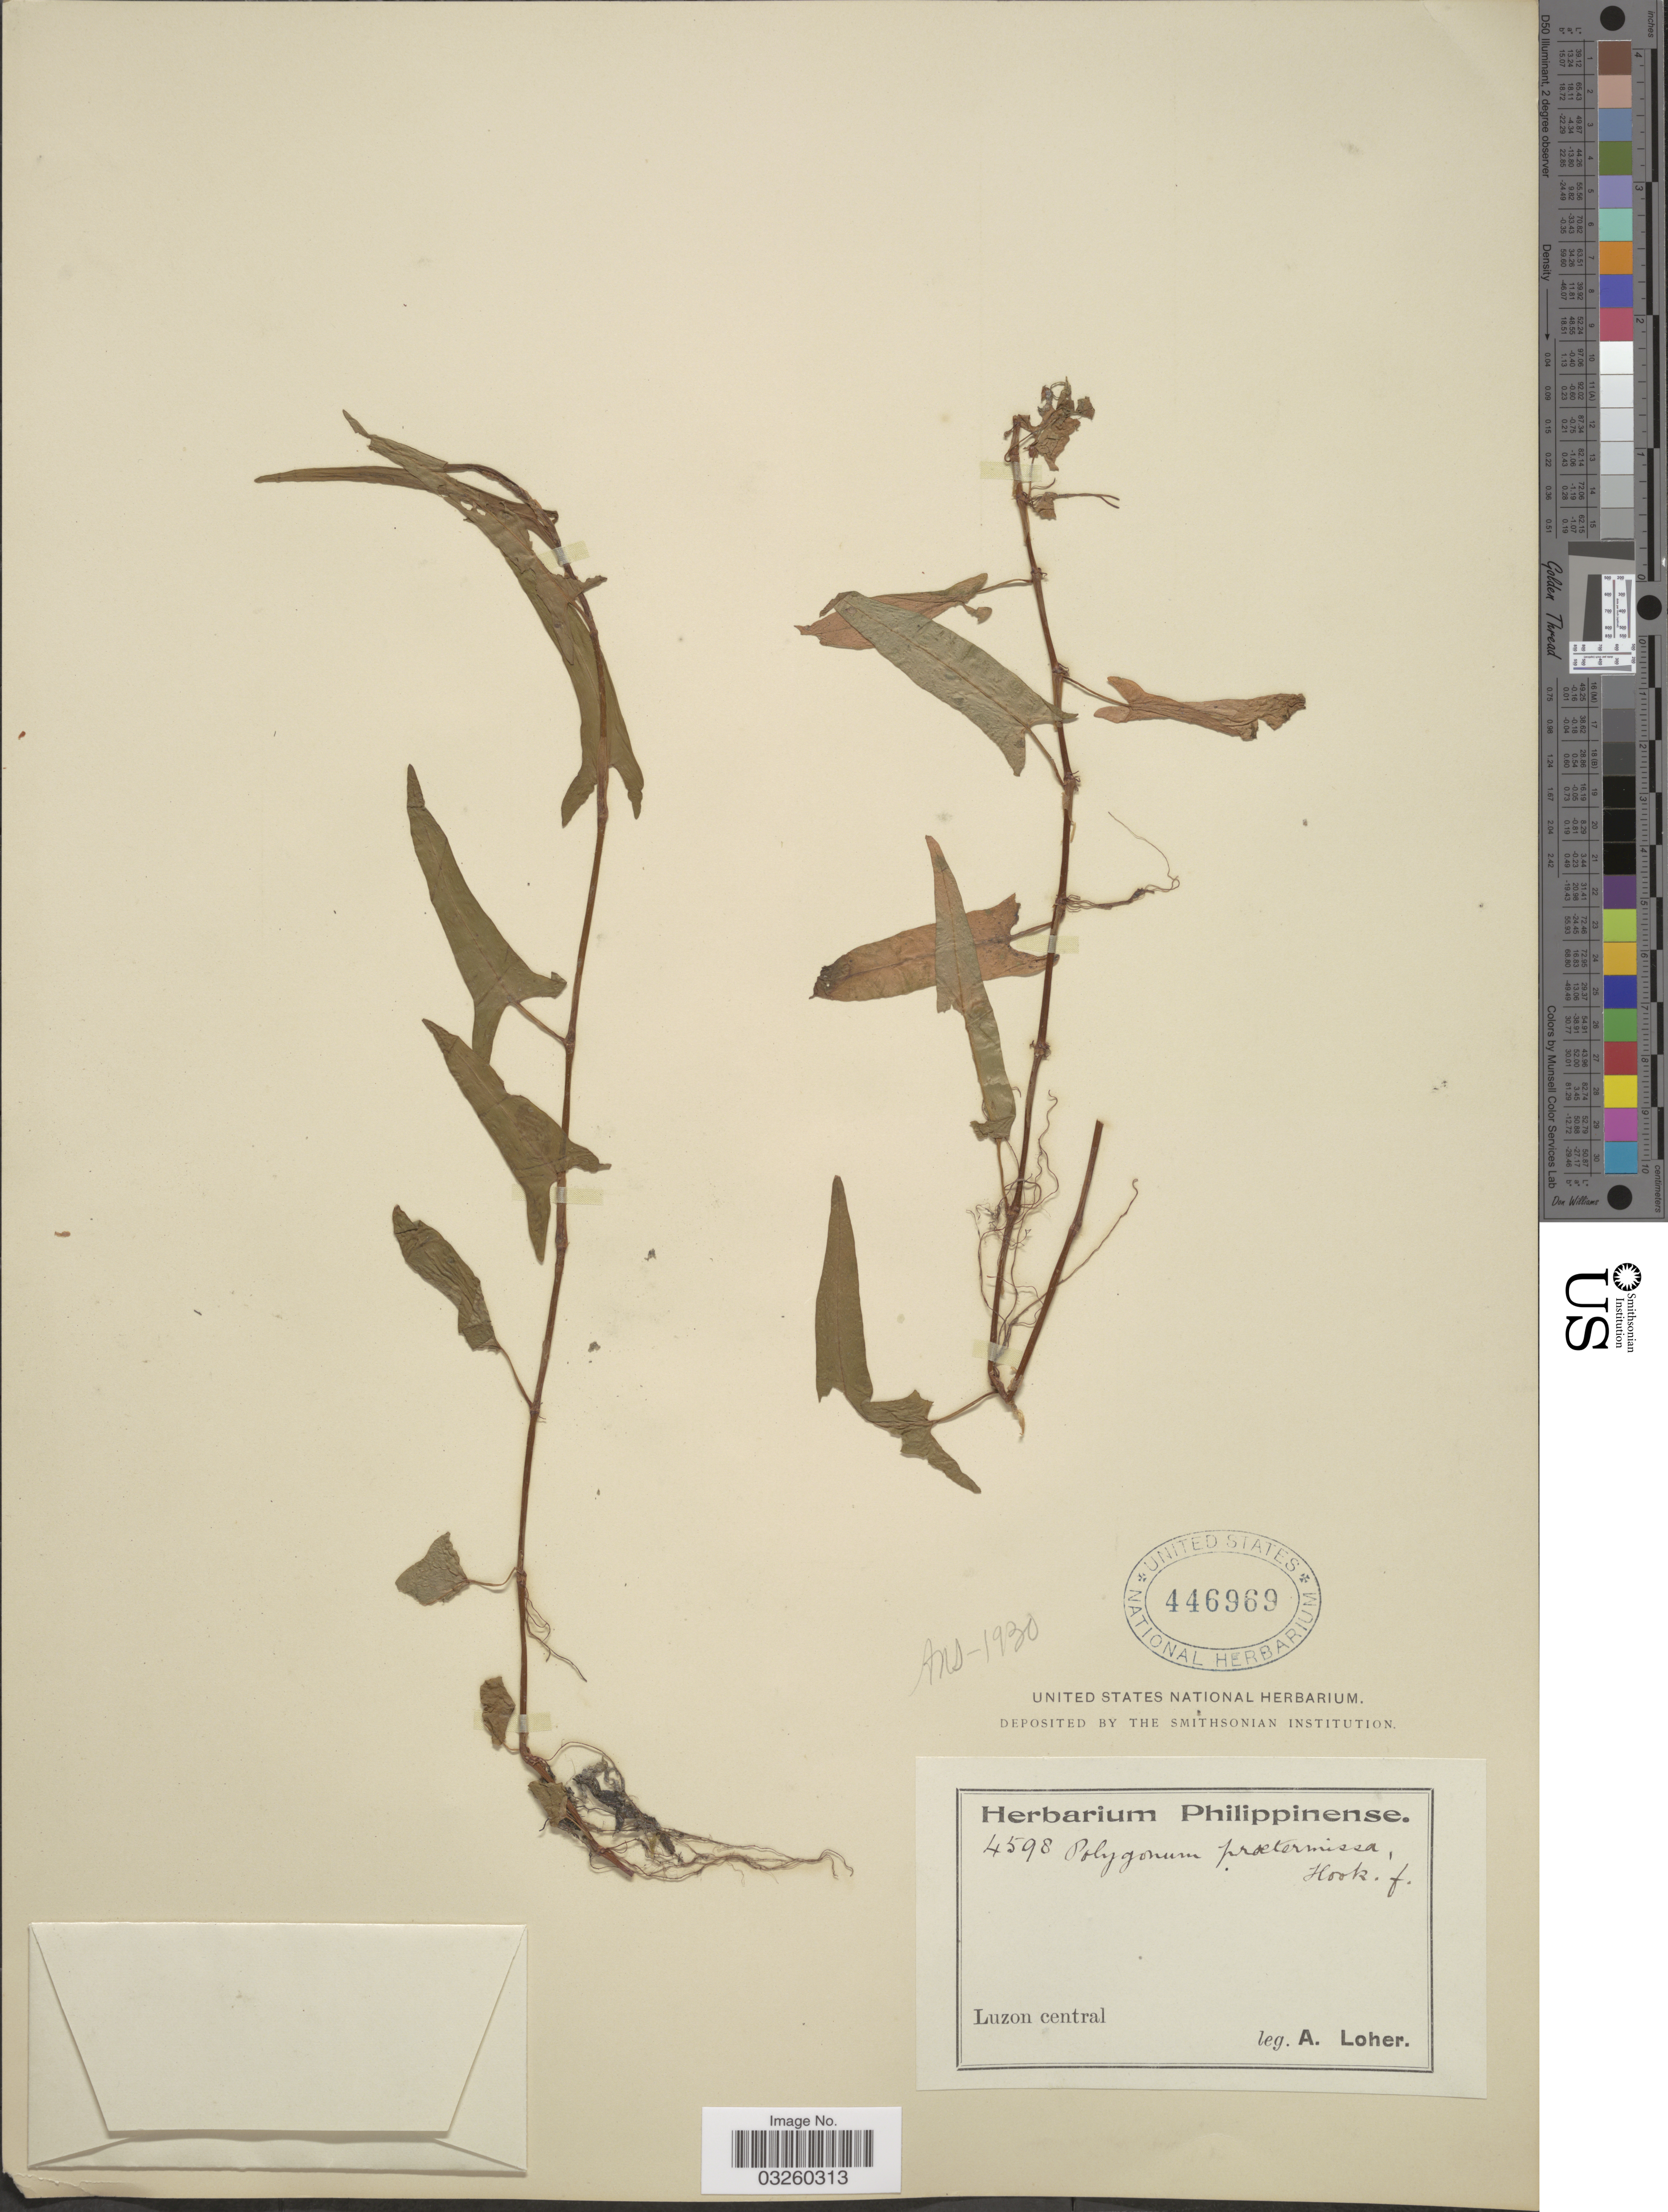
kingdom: Plantae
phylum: Tracheophyta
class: Magnoliopsida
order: Caryophyllales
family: Polygonaceae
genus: Polygonum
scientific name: Polygonum praetermissum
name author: Hook. f.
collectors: A. Loher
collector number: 4598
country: Philippines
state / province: Central Luzon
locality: Luzon central.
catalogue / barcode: US 446969